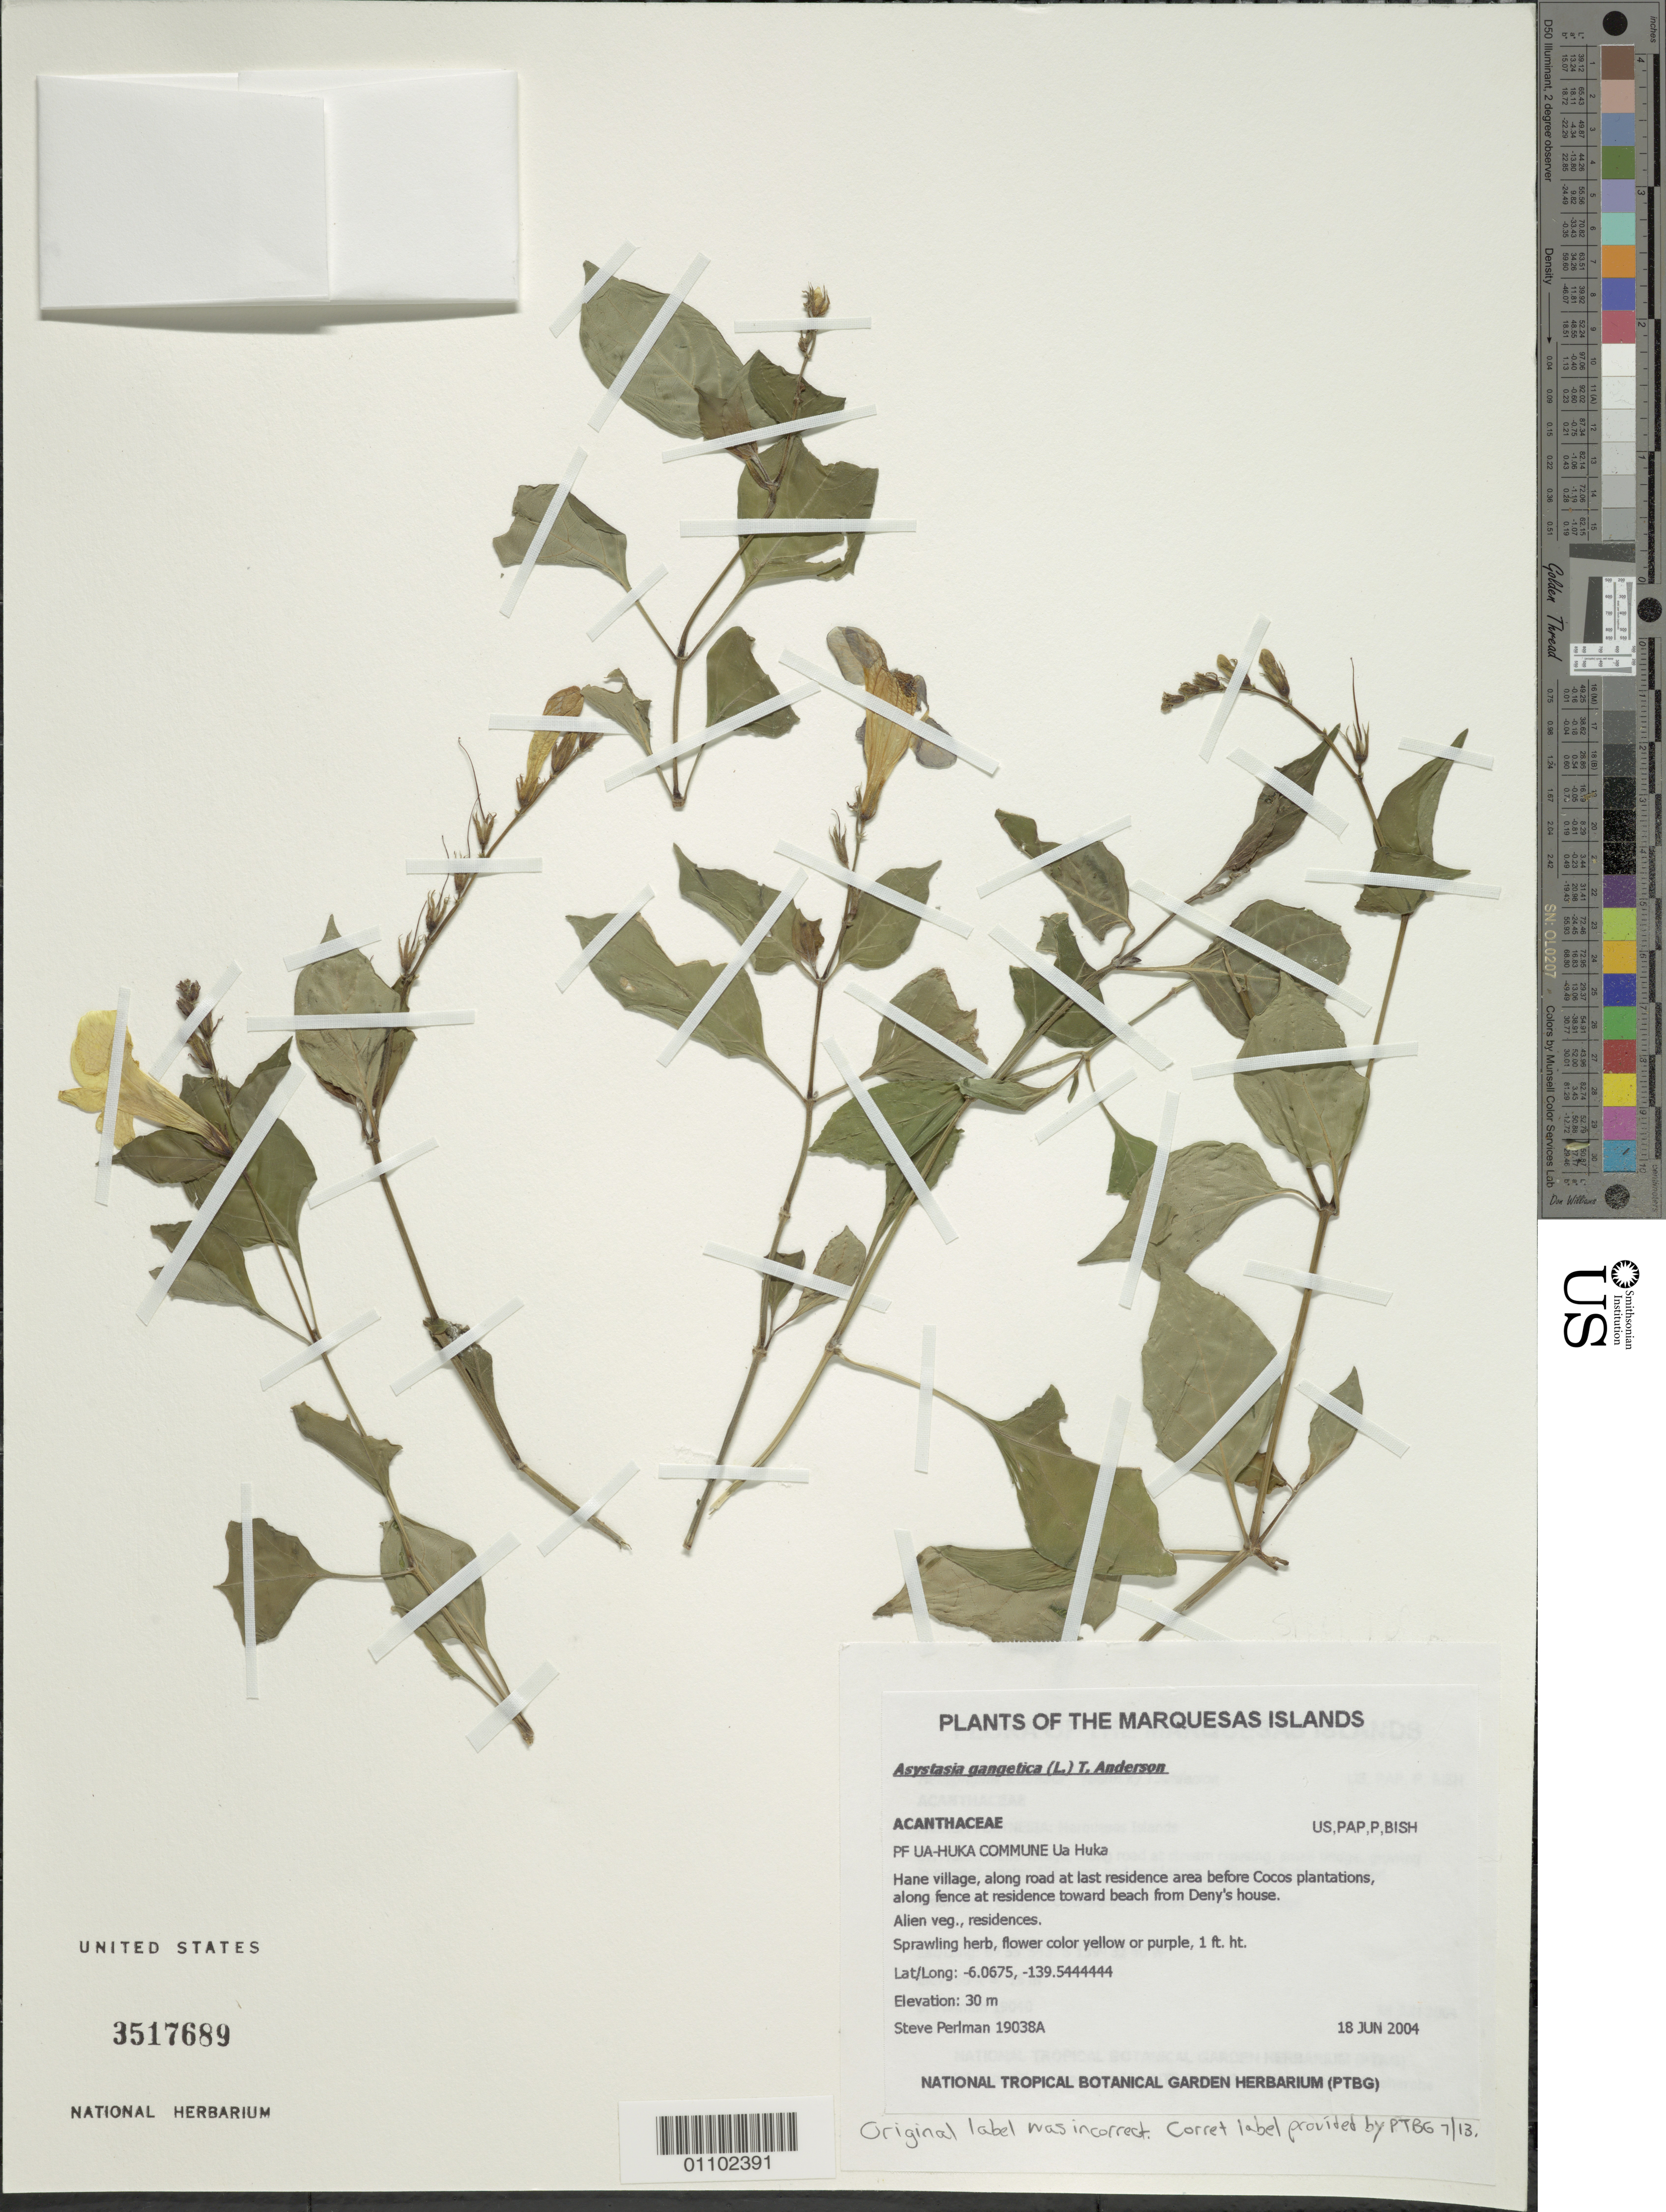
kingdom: Plantae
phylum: Tracheophyta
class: Magnoliopsida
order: Lamiales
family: Acanthaceae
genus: Asystasia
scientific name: Asystasia gangetica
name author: (L.) T. Anderson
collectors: S. P. Perlman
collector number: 19038A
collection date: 2004-06-18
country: French Polynesia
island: Ua Huka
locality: Hane village, along road at last residence area before Cocos plantations, along fence at residence toward beach from Deny's house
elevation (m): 30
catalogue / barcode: US 3517689